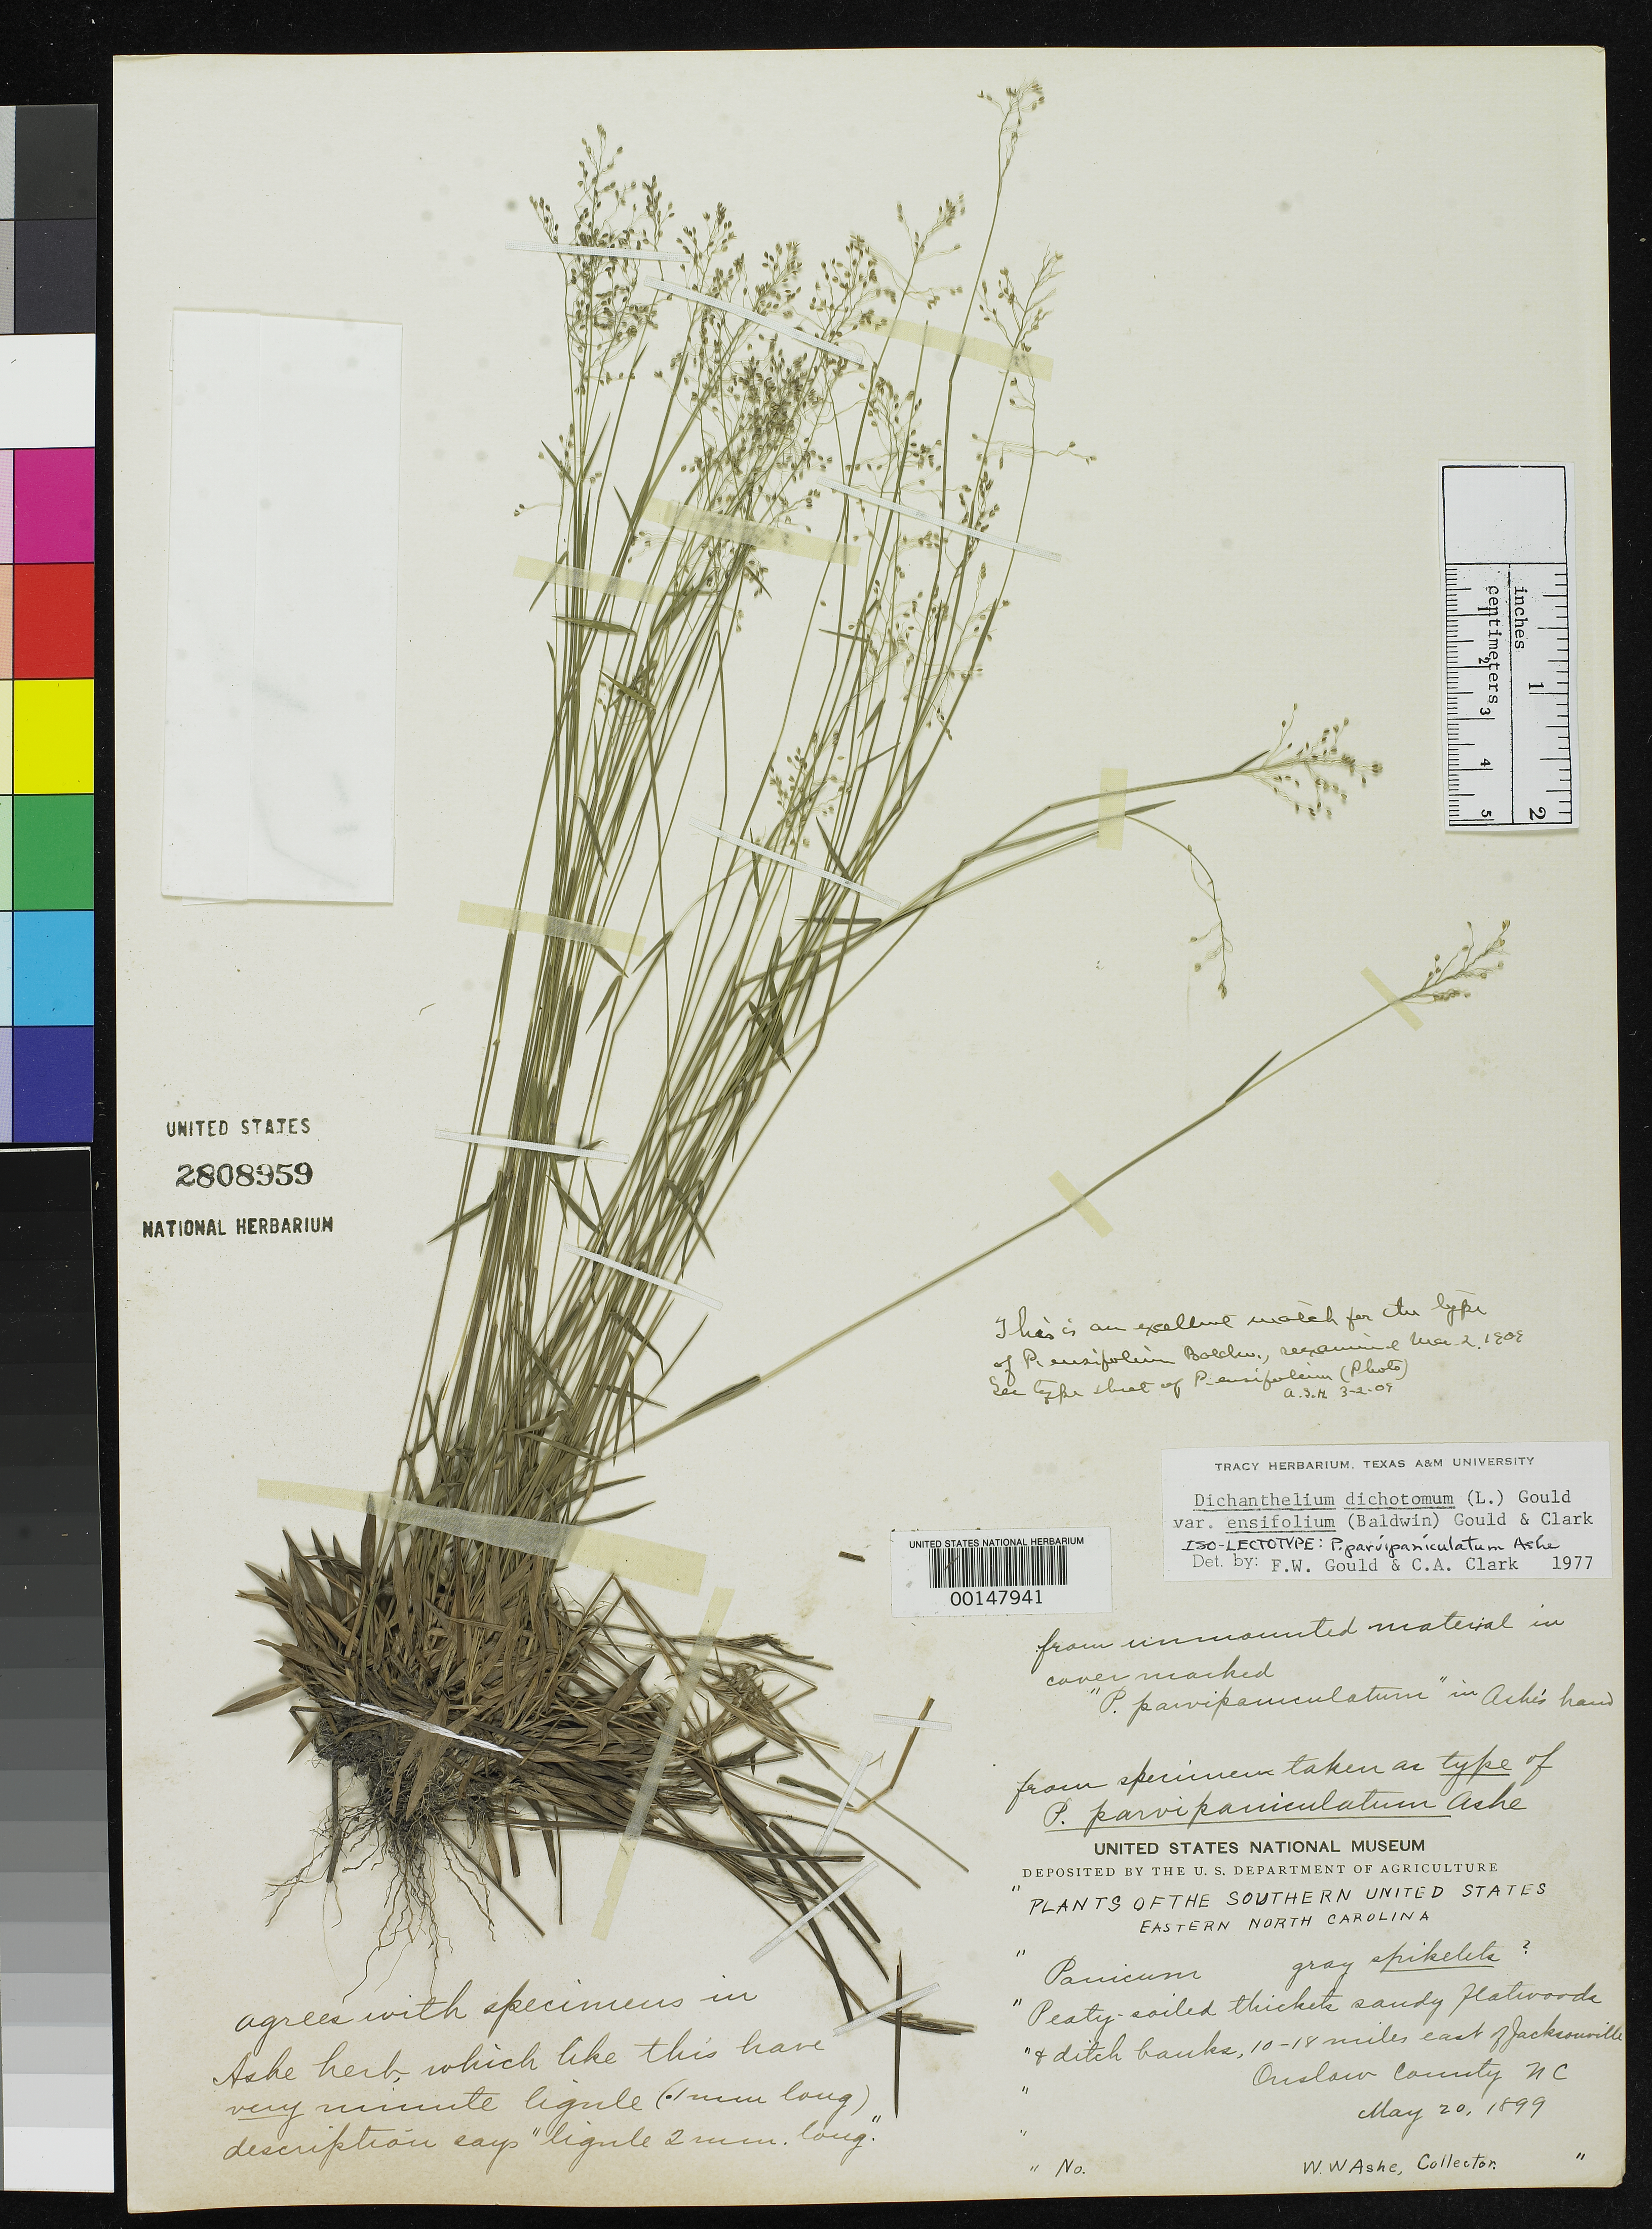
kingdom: Plantae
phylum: Tracheophyta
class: Liliopsida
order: Poales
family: Poaceae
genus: Panicum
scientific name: Panicum parvipaniculatum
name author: Ashe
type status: Isolectotype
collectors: W. W. Ashe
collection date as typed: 20 May 1899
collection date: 1899-05-20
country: United States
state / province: North Carolina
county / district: Onslow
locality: East of Jacksonville.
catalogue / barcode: US 2808959